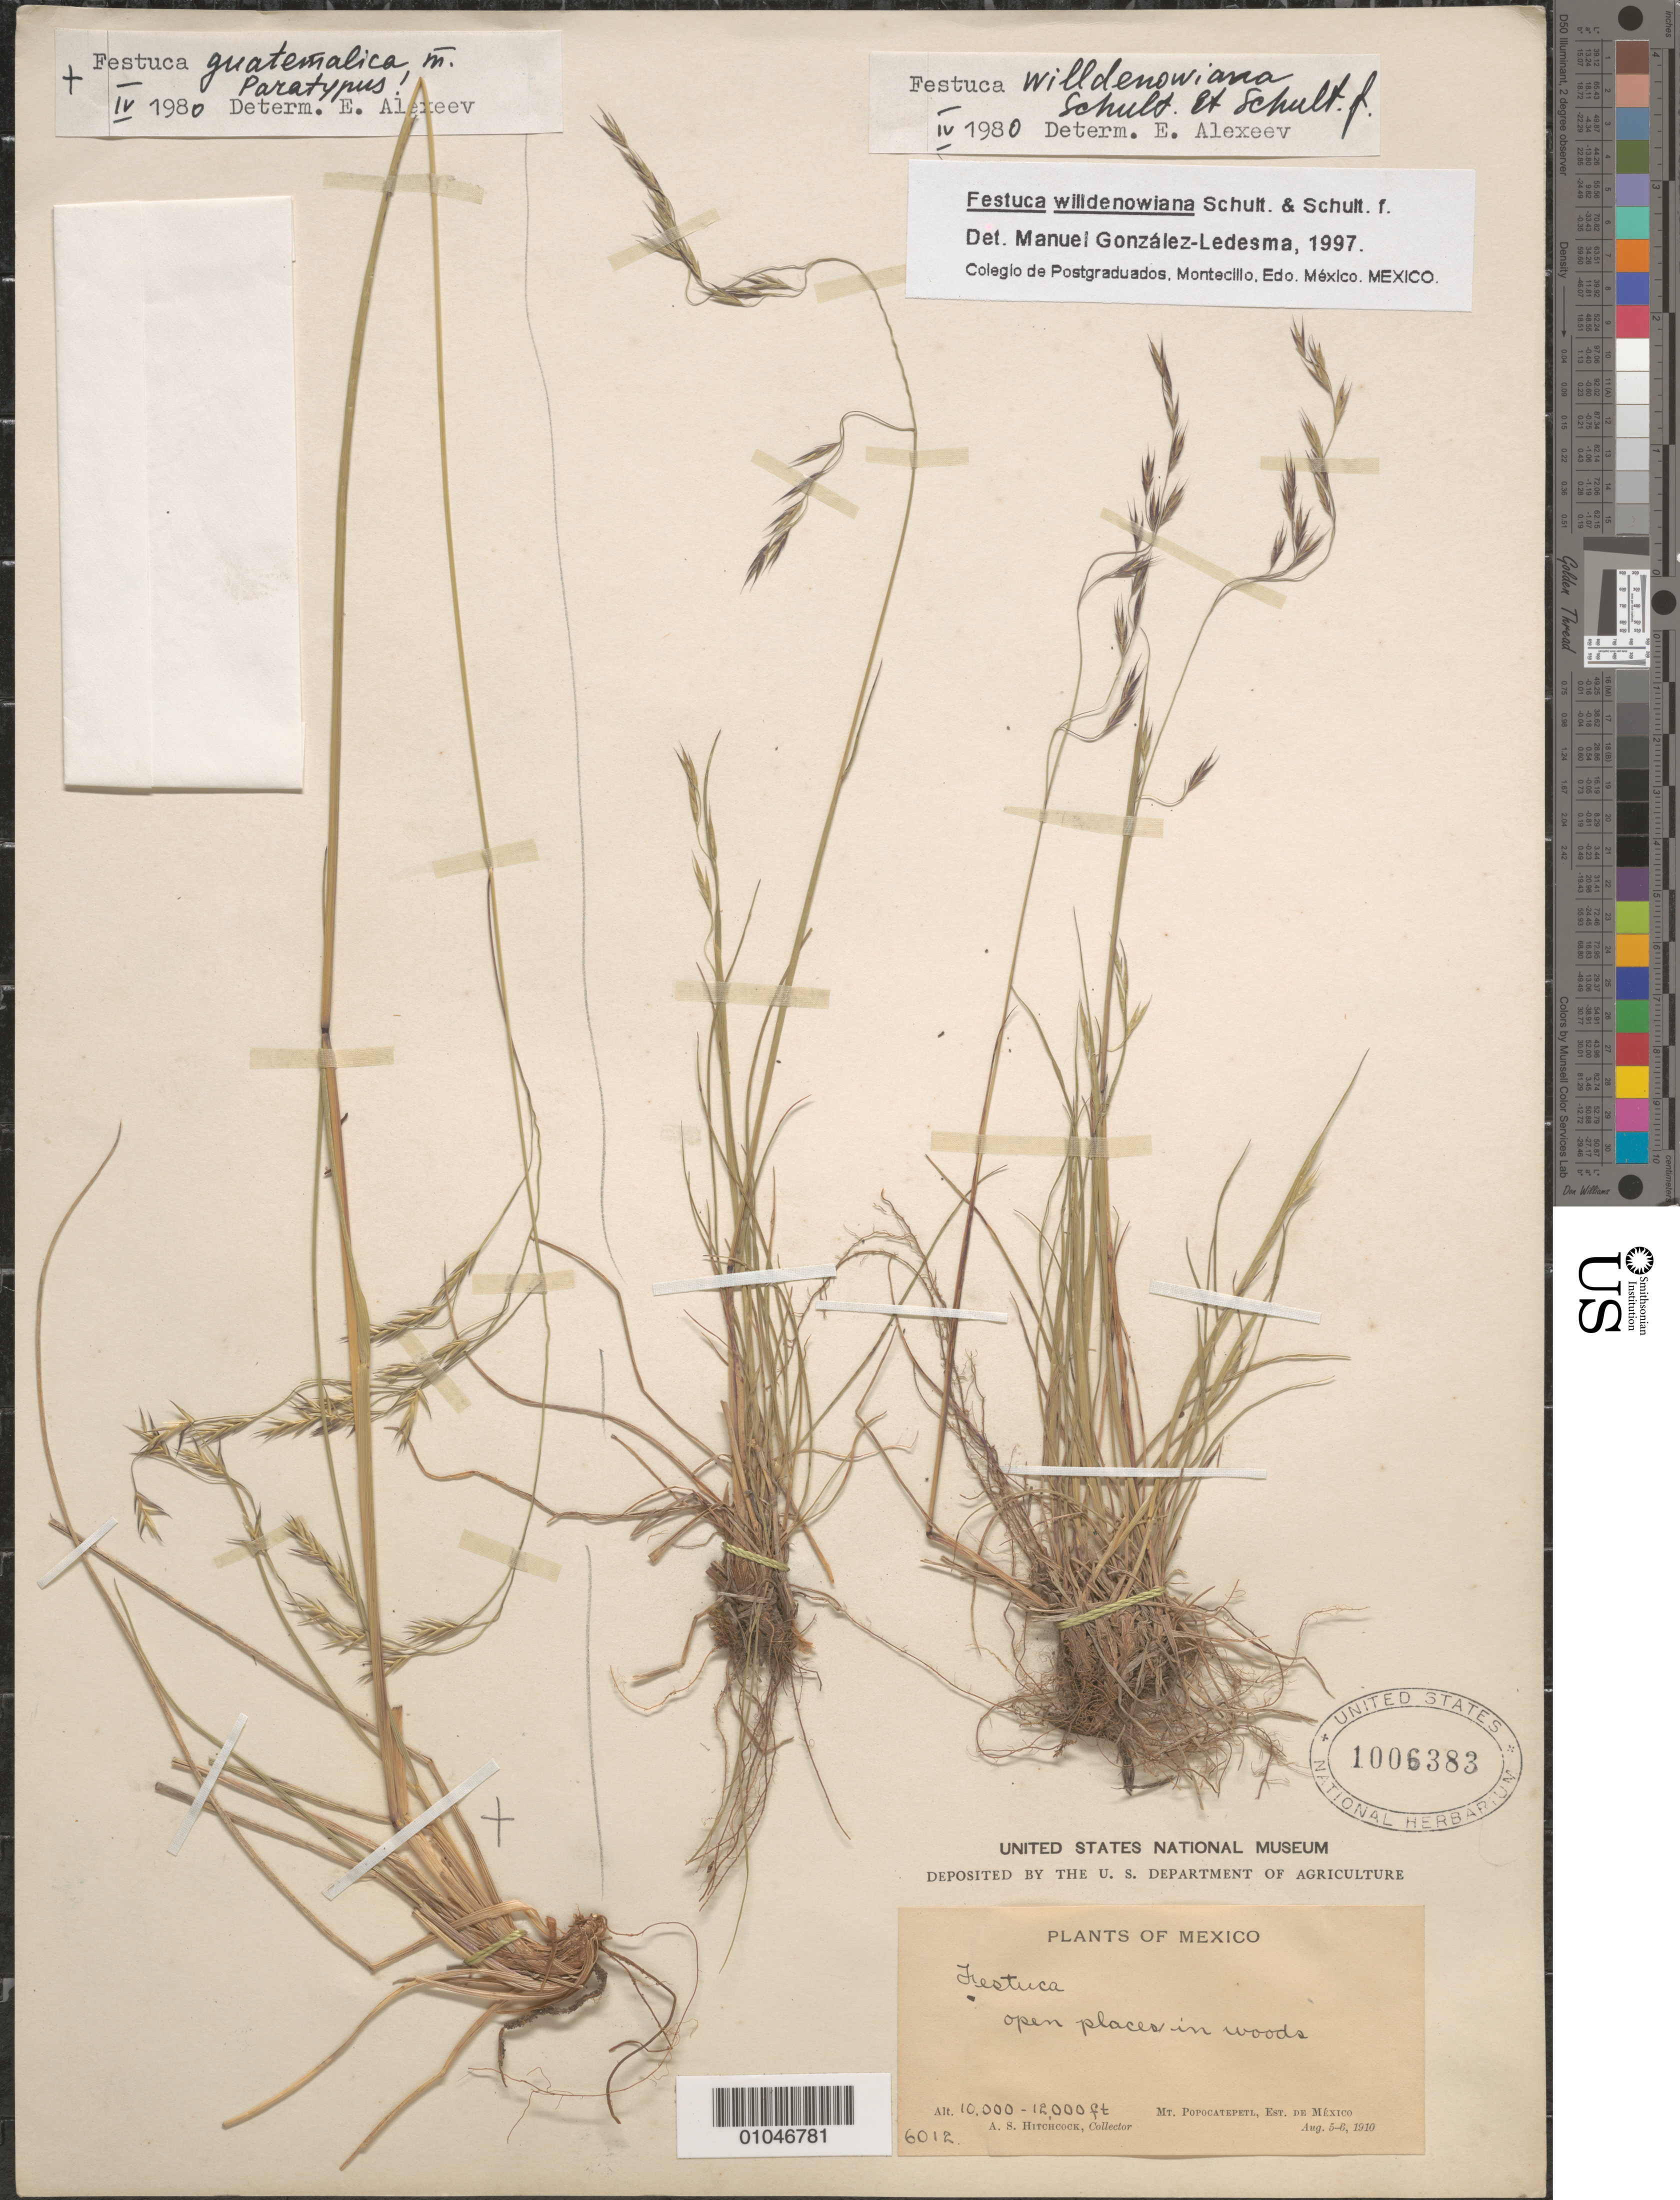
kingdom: Plantae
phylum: Tracheophyta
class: Liliopsida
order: Poales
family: Poaceae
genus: Festuca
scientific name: Festuca willdenowiana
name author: Schult. & Schult. f.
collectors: A. S. Hitchcock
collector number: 6012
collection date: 1910-08-05/1910-08-06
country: Mexico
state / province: México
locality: Mt. Popcatepetl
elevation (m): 3048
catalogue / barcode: US 1006383